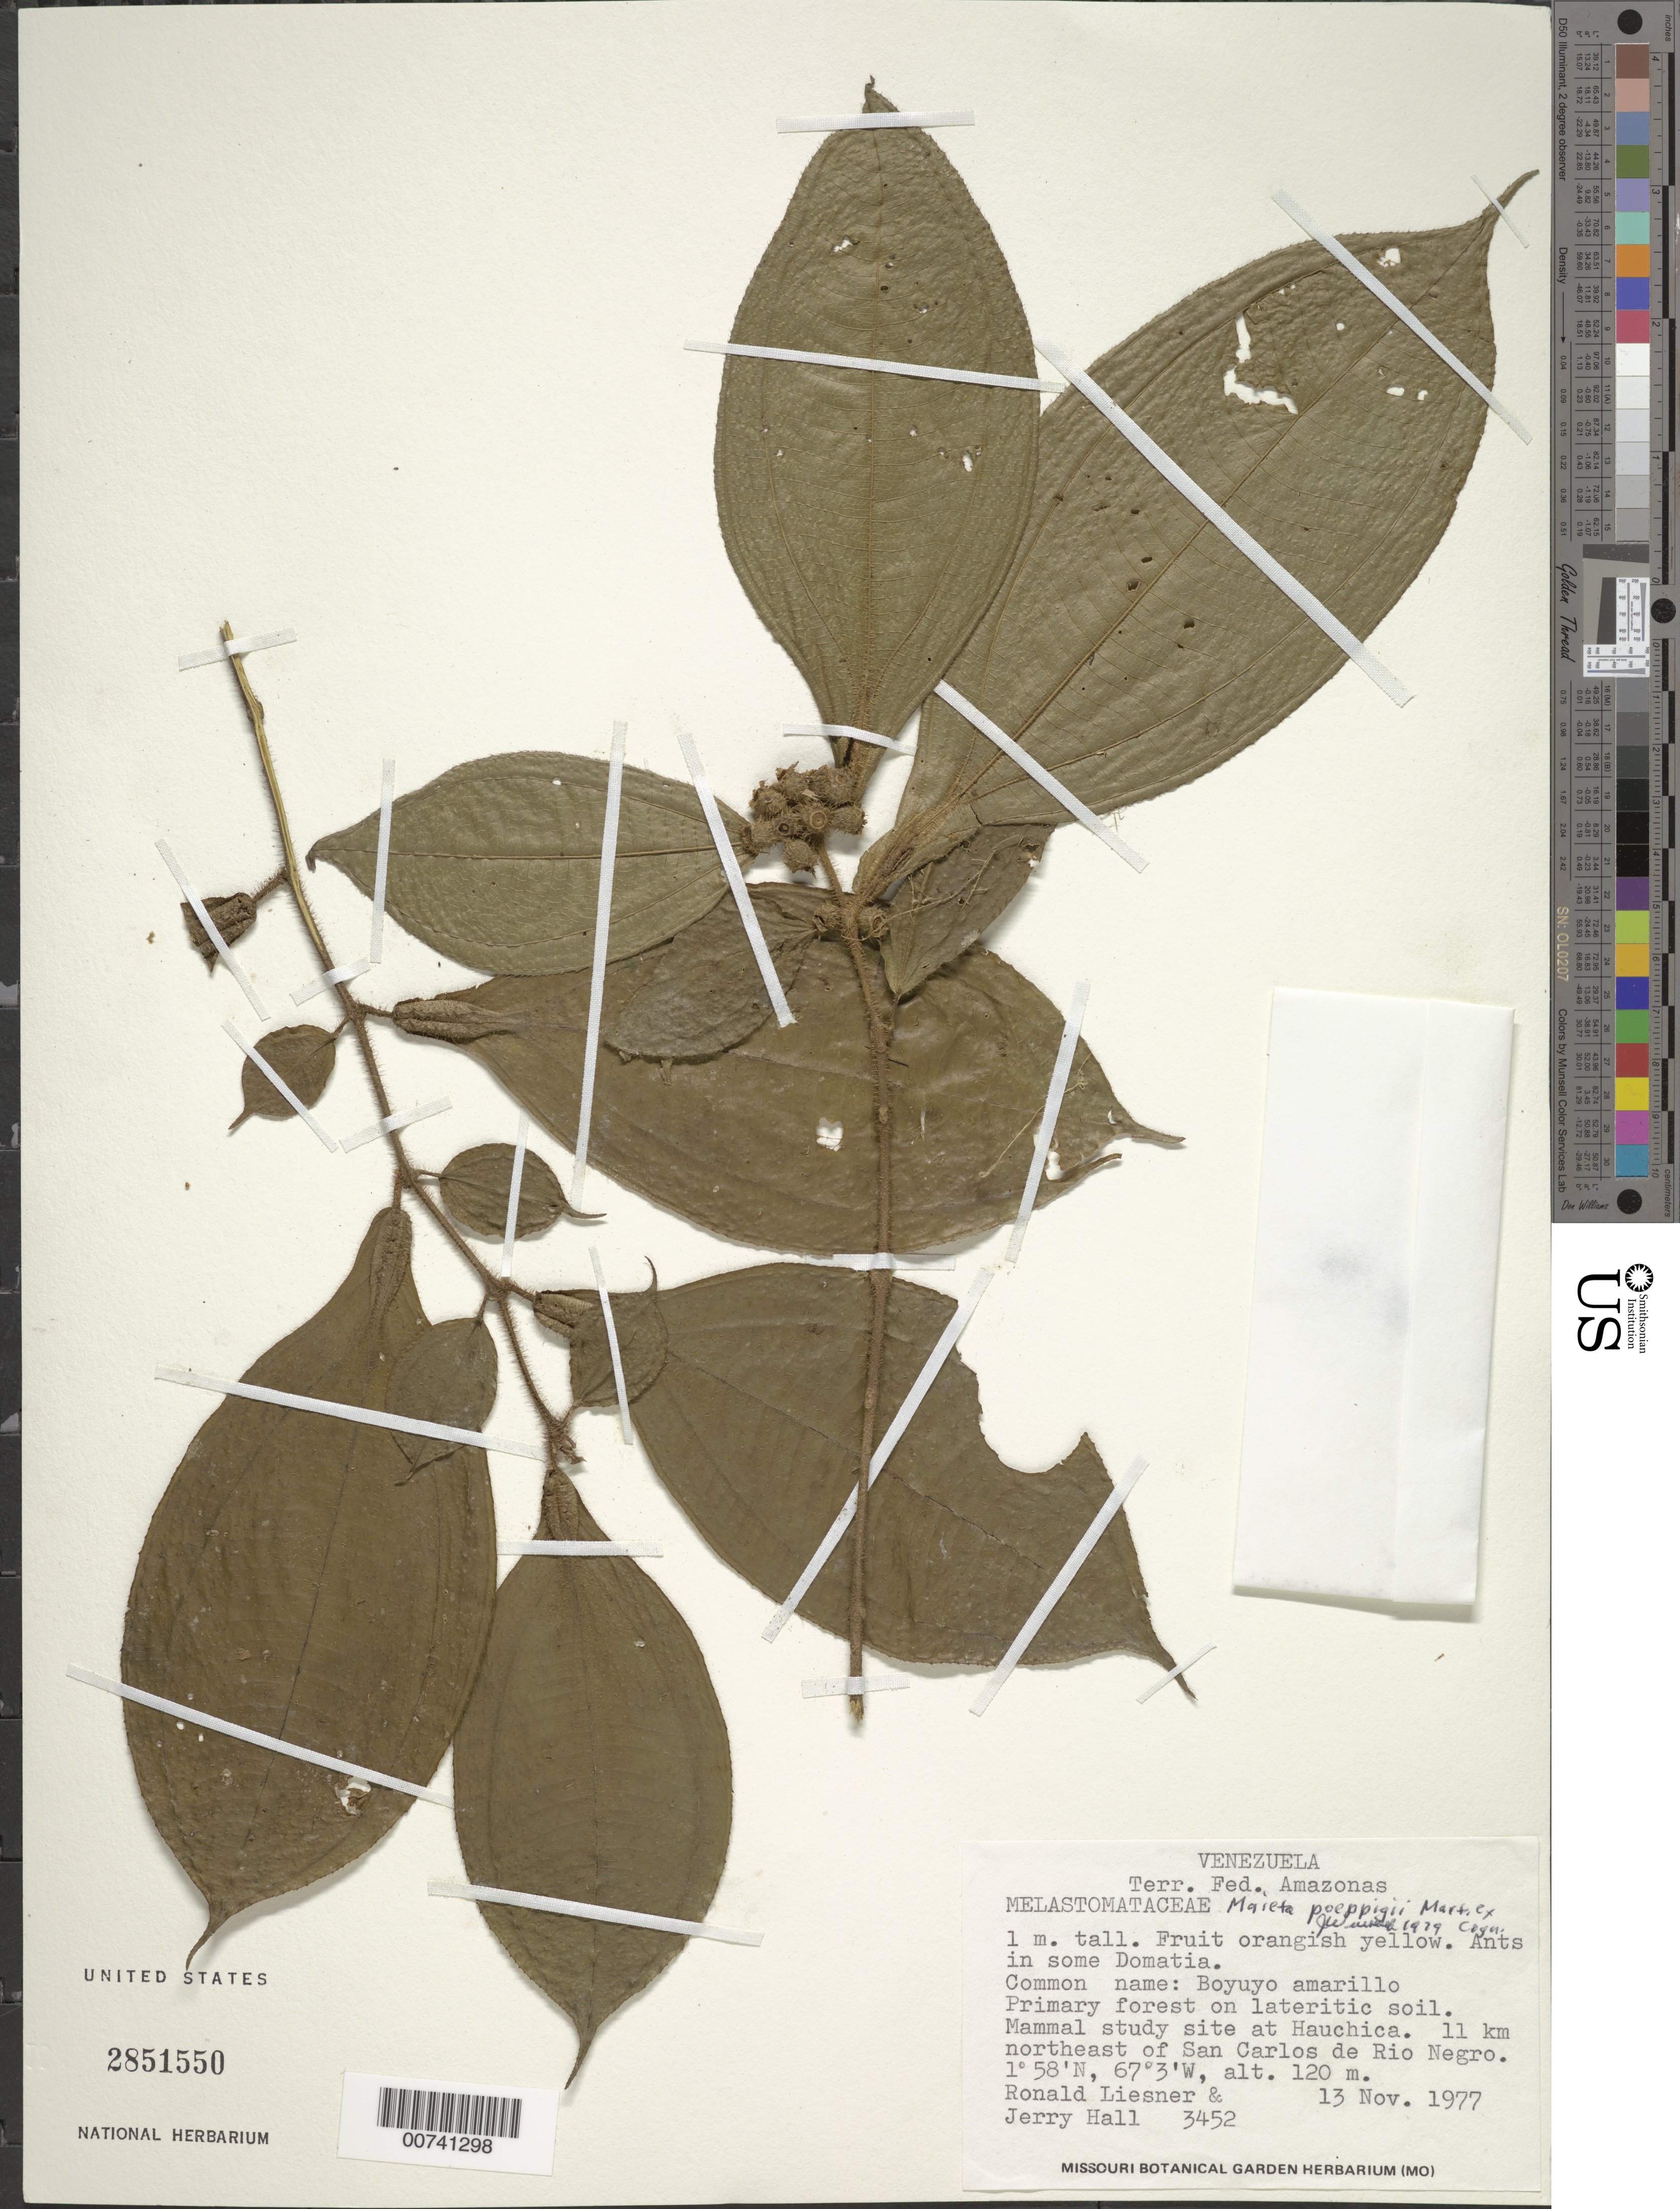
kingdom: Plantae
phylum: Tracheophyta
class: Magnoliopsida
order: Myrtales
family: Melastomataceae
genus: Maieta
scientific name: Maieta poeppigii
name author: Mart. ex Cogn.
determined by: Wurdack, John J., (US), US (UNITED STATES)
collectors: R. L. Liesner & J. Hall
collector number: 3452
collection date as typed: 13-Nov-77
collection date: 1977-11-13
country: Venezuela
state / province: Amazonas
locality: San Carlos de Río Negro, 11 km NE of; mammal study site at Hauchica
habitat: Primary forest on lateritic soil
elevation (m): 120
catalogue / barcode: US 2851550